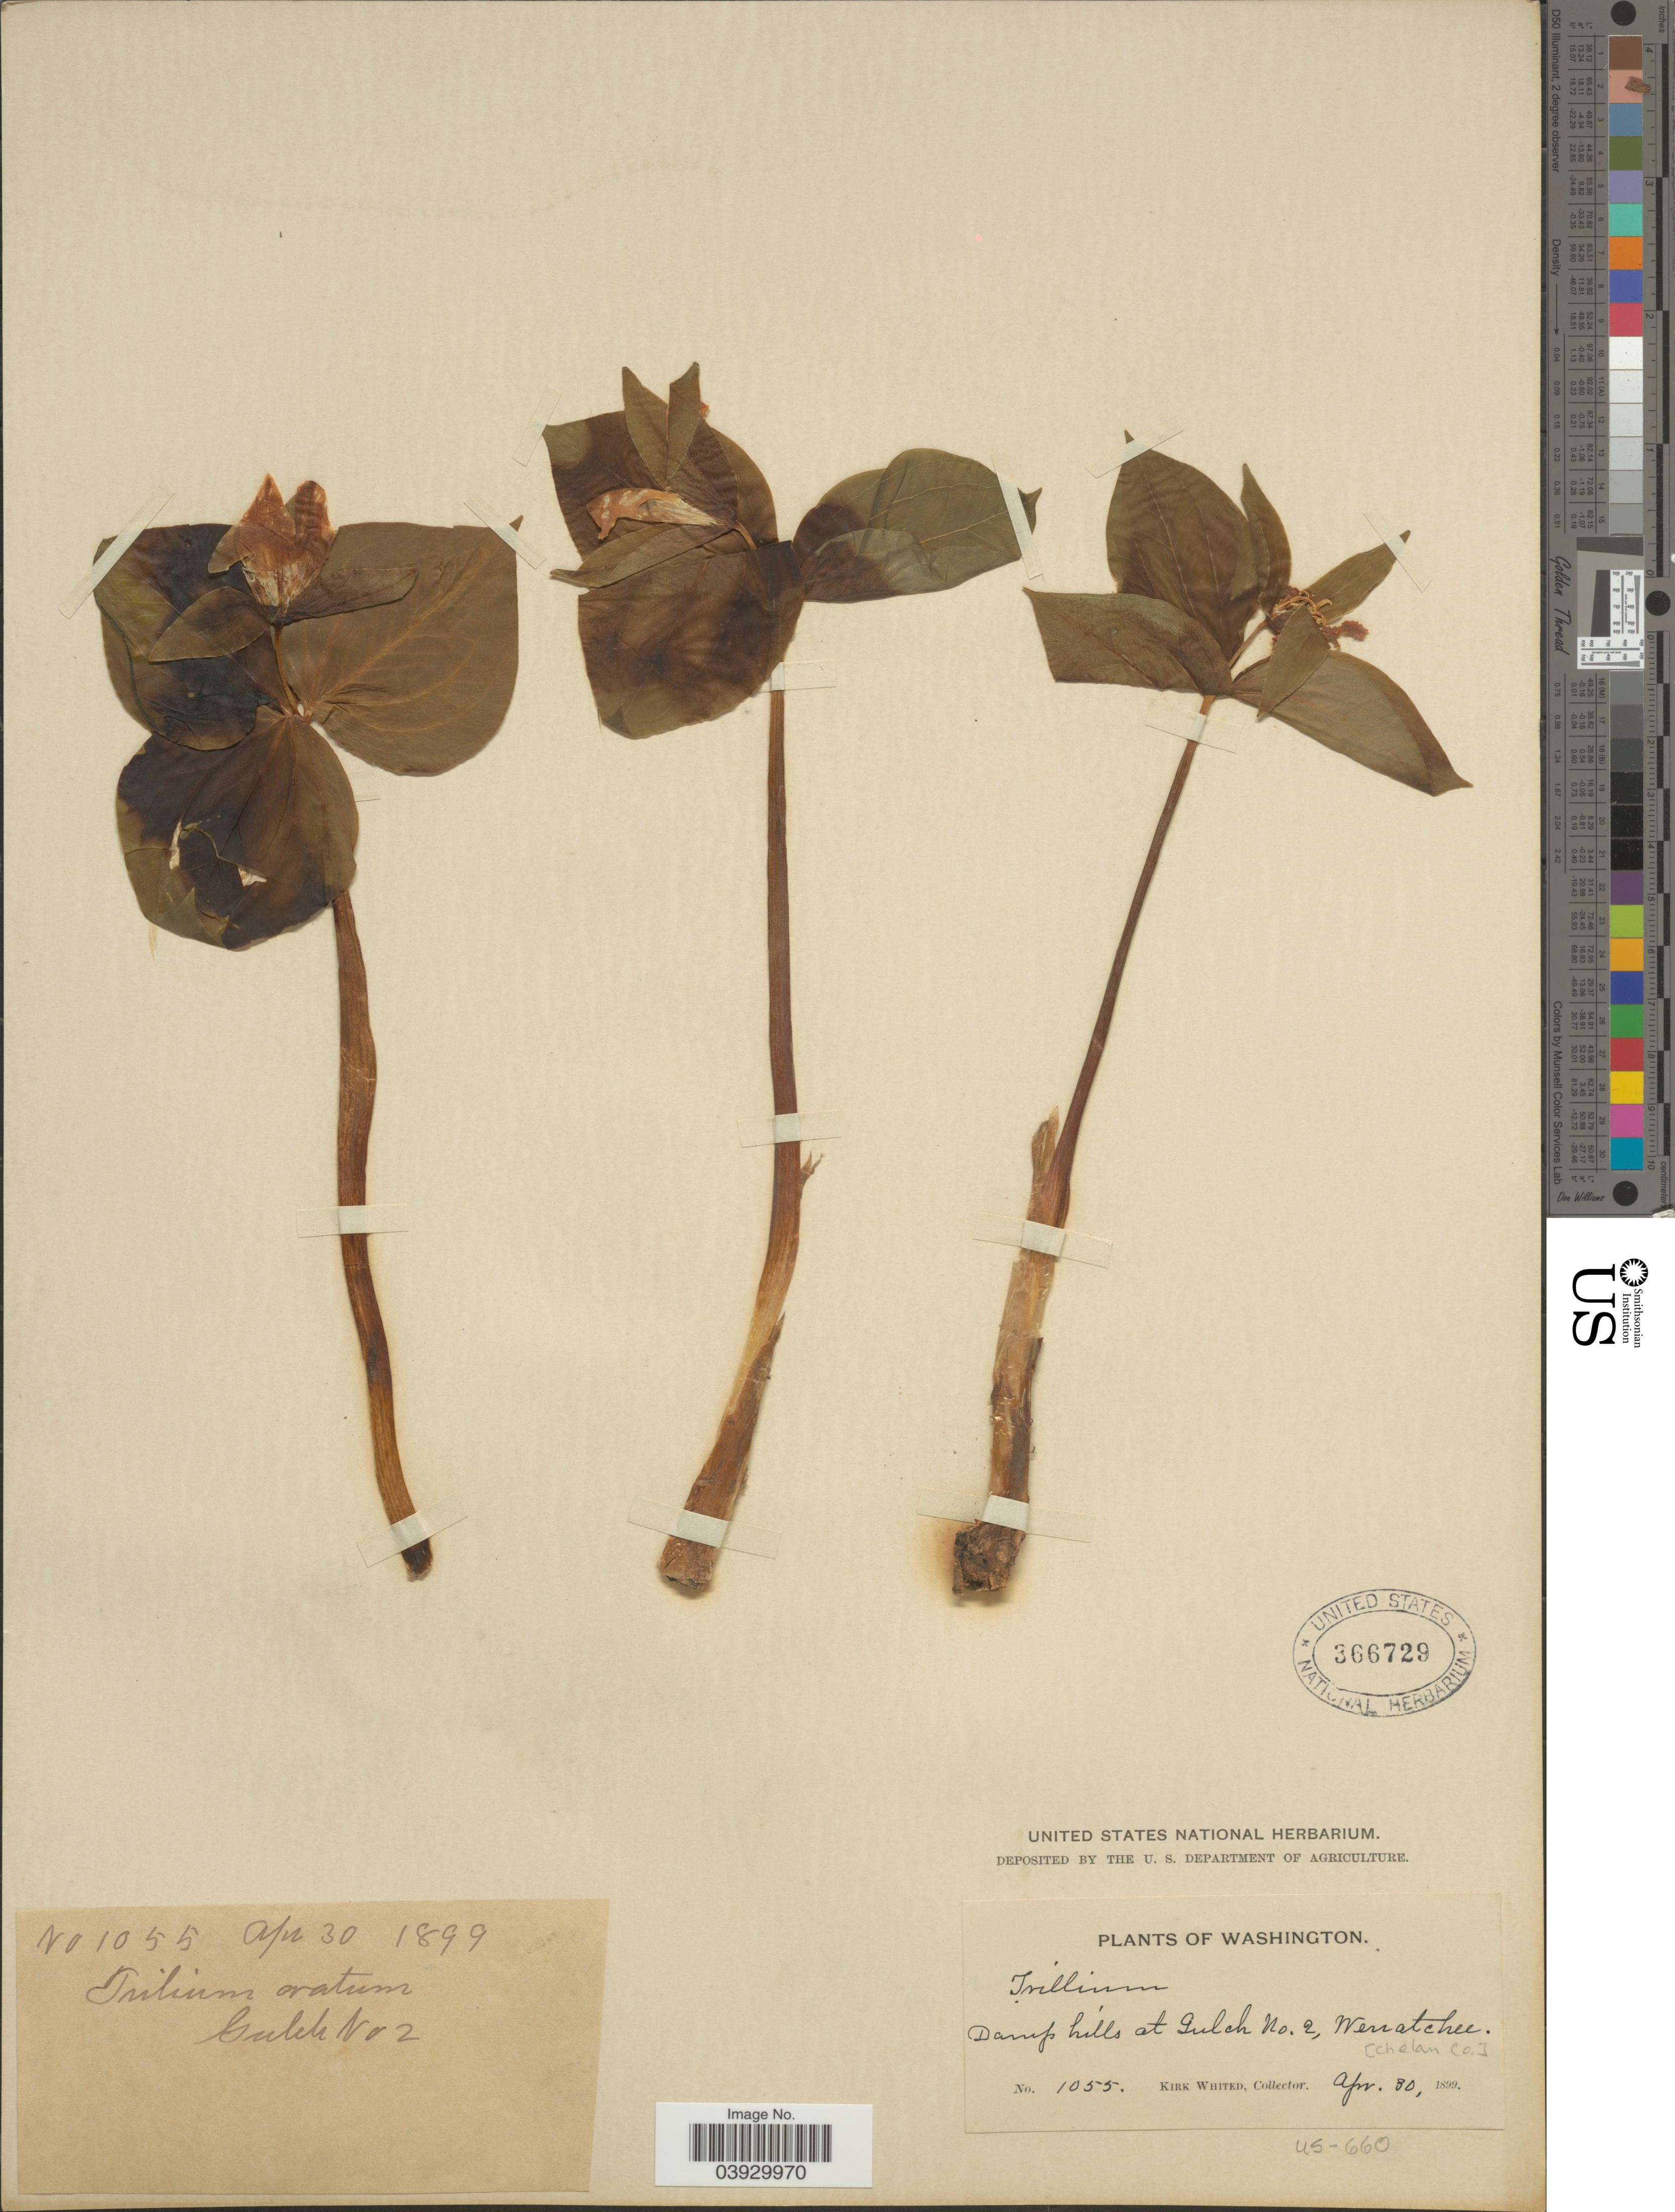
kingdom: Plantae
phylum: Tracheophyta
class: Liliopsida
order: Liliales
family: Melanthiaceae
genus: Trillium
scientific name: Trillium ovatum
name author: Pursh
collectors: K. Whited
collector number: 1055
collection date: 1899-04-30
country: United States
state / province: Washington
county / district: Chelan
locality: Damp hills at Gulch No. 2, Wenatchee. Chelan Co.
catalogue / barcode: US 366729